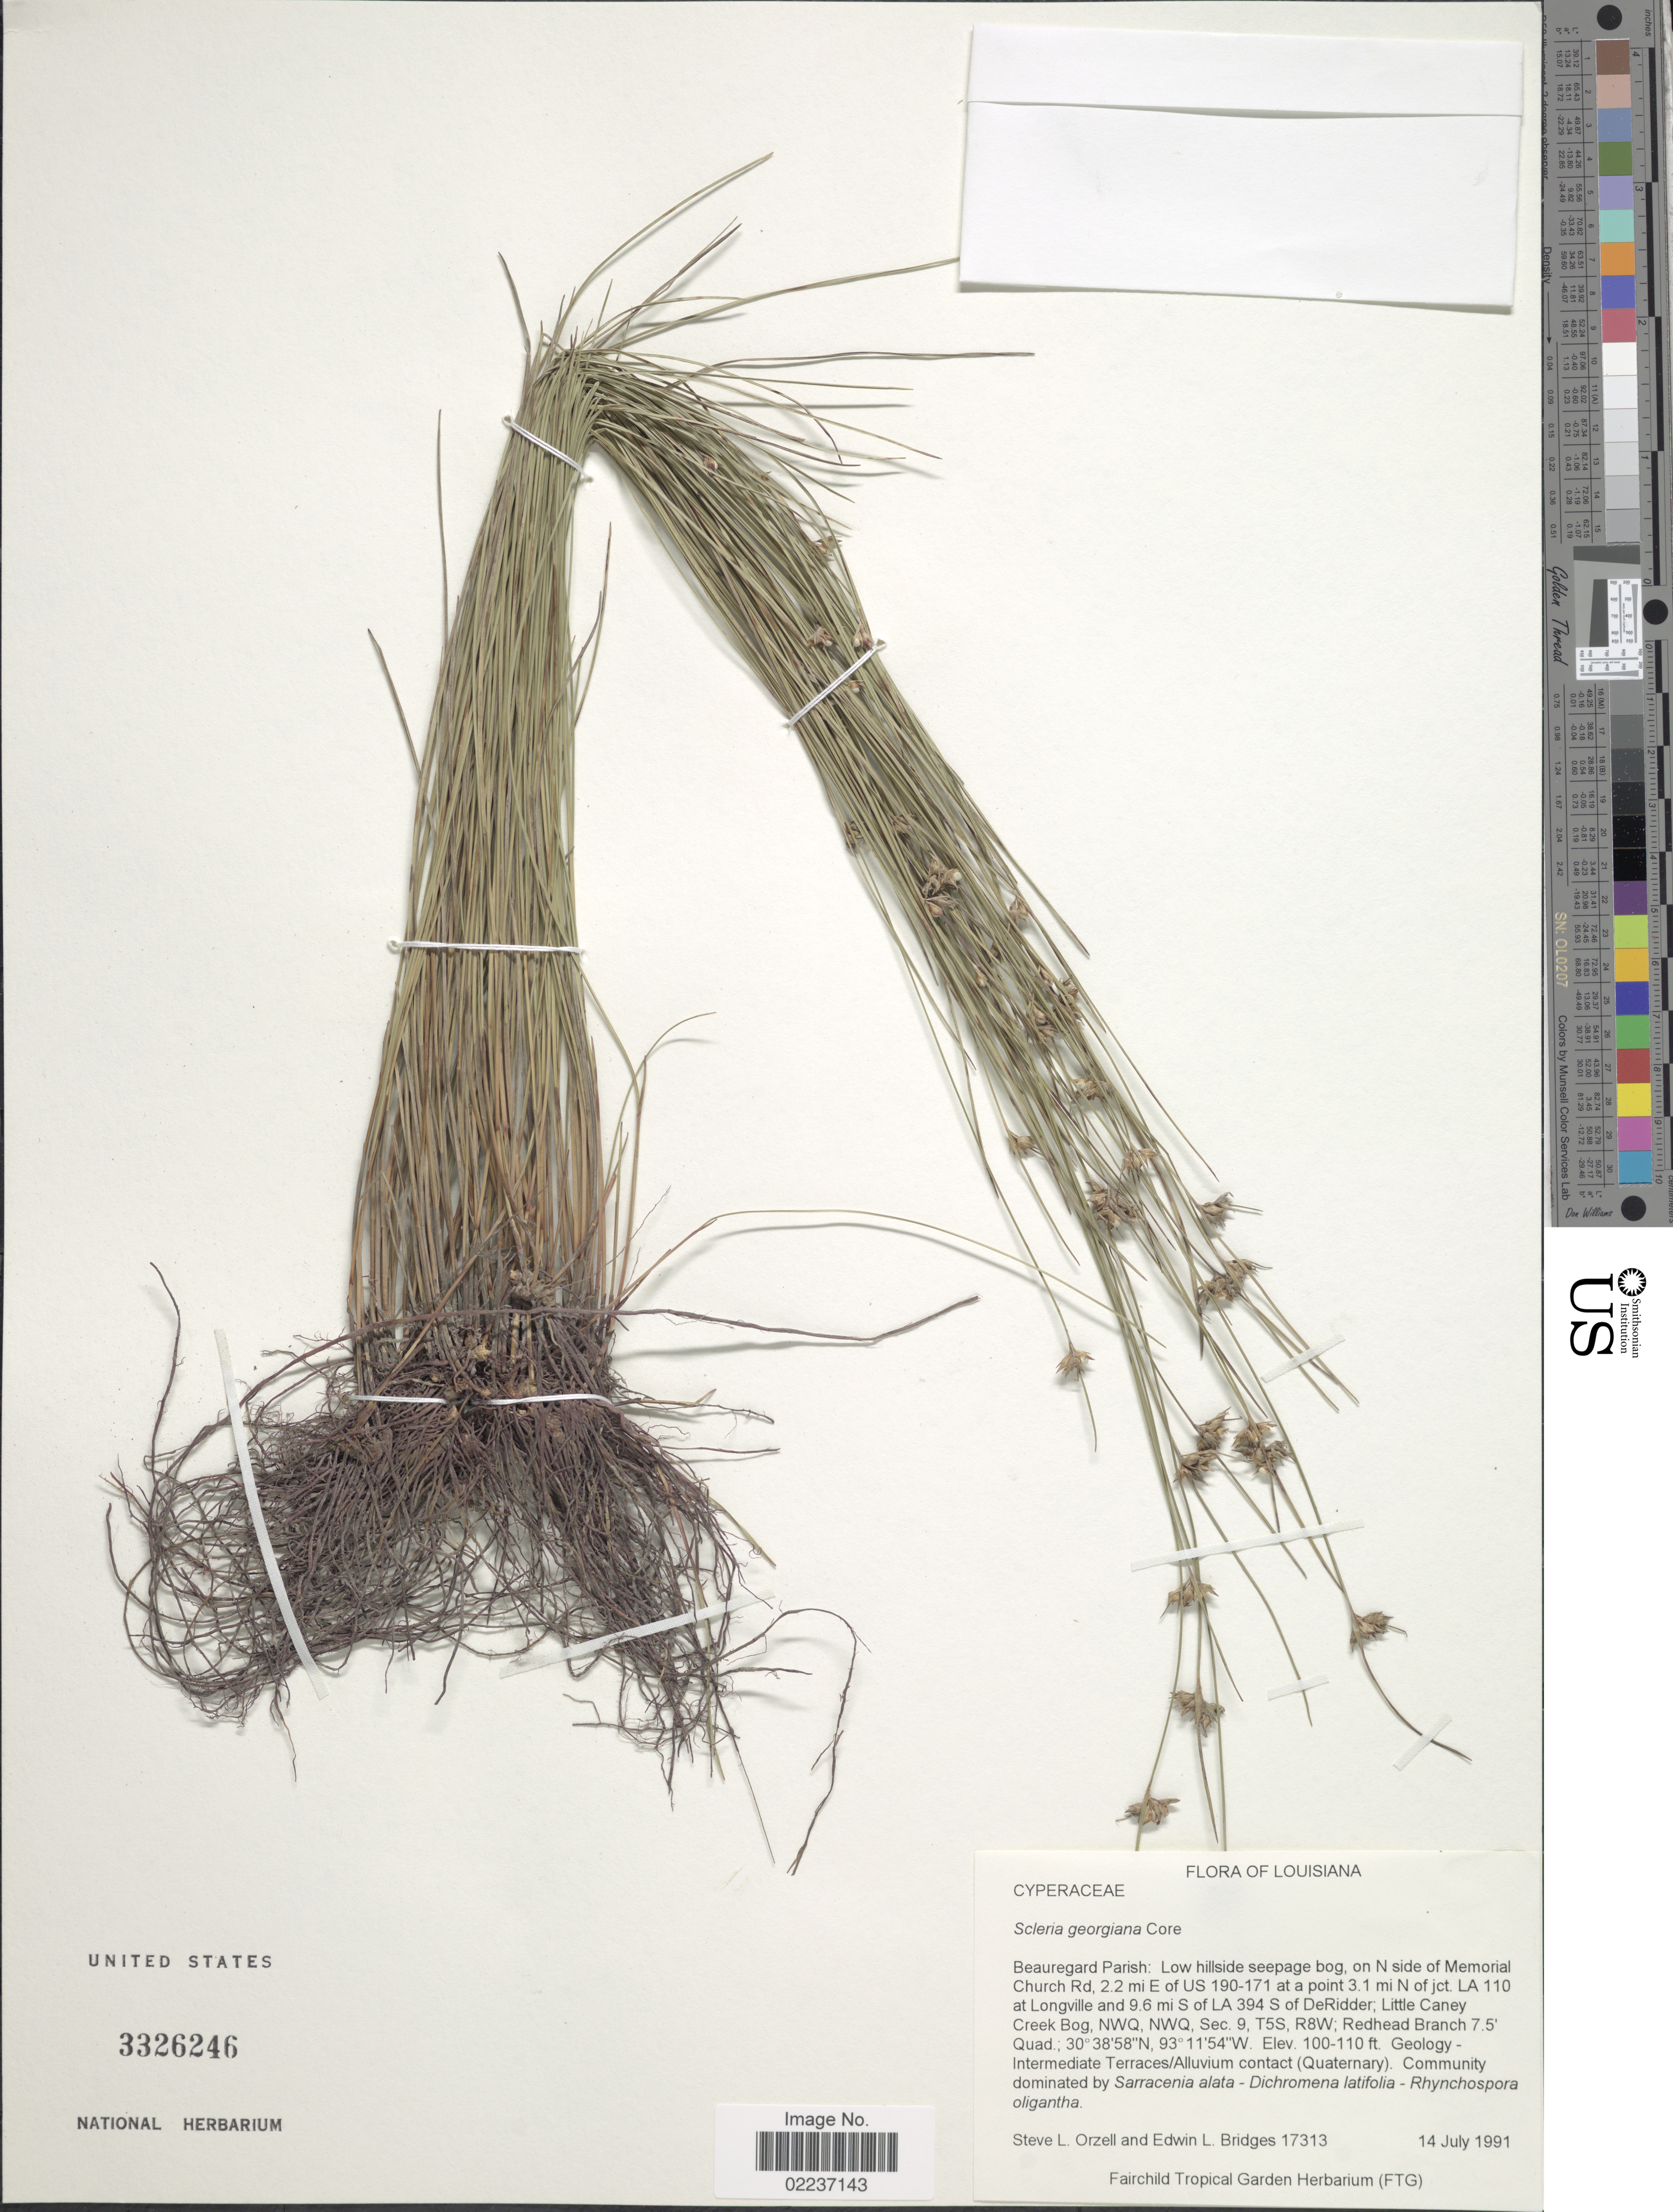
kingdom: Plantae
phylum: Tracheophyta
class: Liliopsida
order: Poales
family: Cyperaceae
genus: Scleria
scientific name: Scleria georgiana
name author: Core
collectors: S. Orzell & E. Bridges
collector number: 17313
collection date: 1991-07-14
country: United States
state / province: Louisiana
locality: Bearegard Parish: Low hillside seepage bog, on N side of Memorial Church Rd, 2.2 mi E of US 190-171 at a point 3.1 mi N of jct. LA 110 at Longville and 9.6 mi S of LA 394 S of DeRidder; Little Canay Creek Bog, NWQ, NWQ, Sec.9, T5S, R8W; Redhead Branch 7.5' Quad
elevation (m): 30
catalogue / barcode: US 3326246